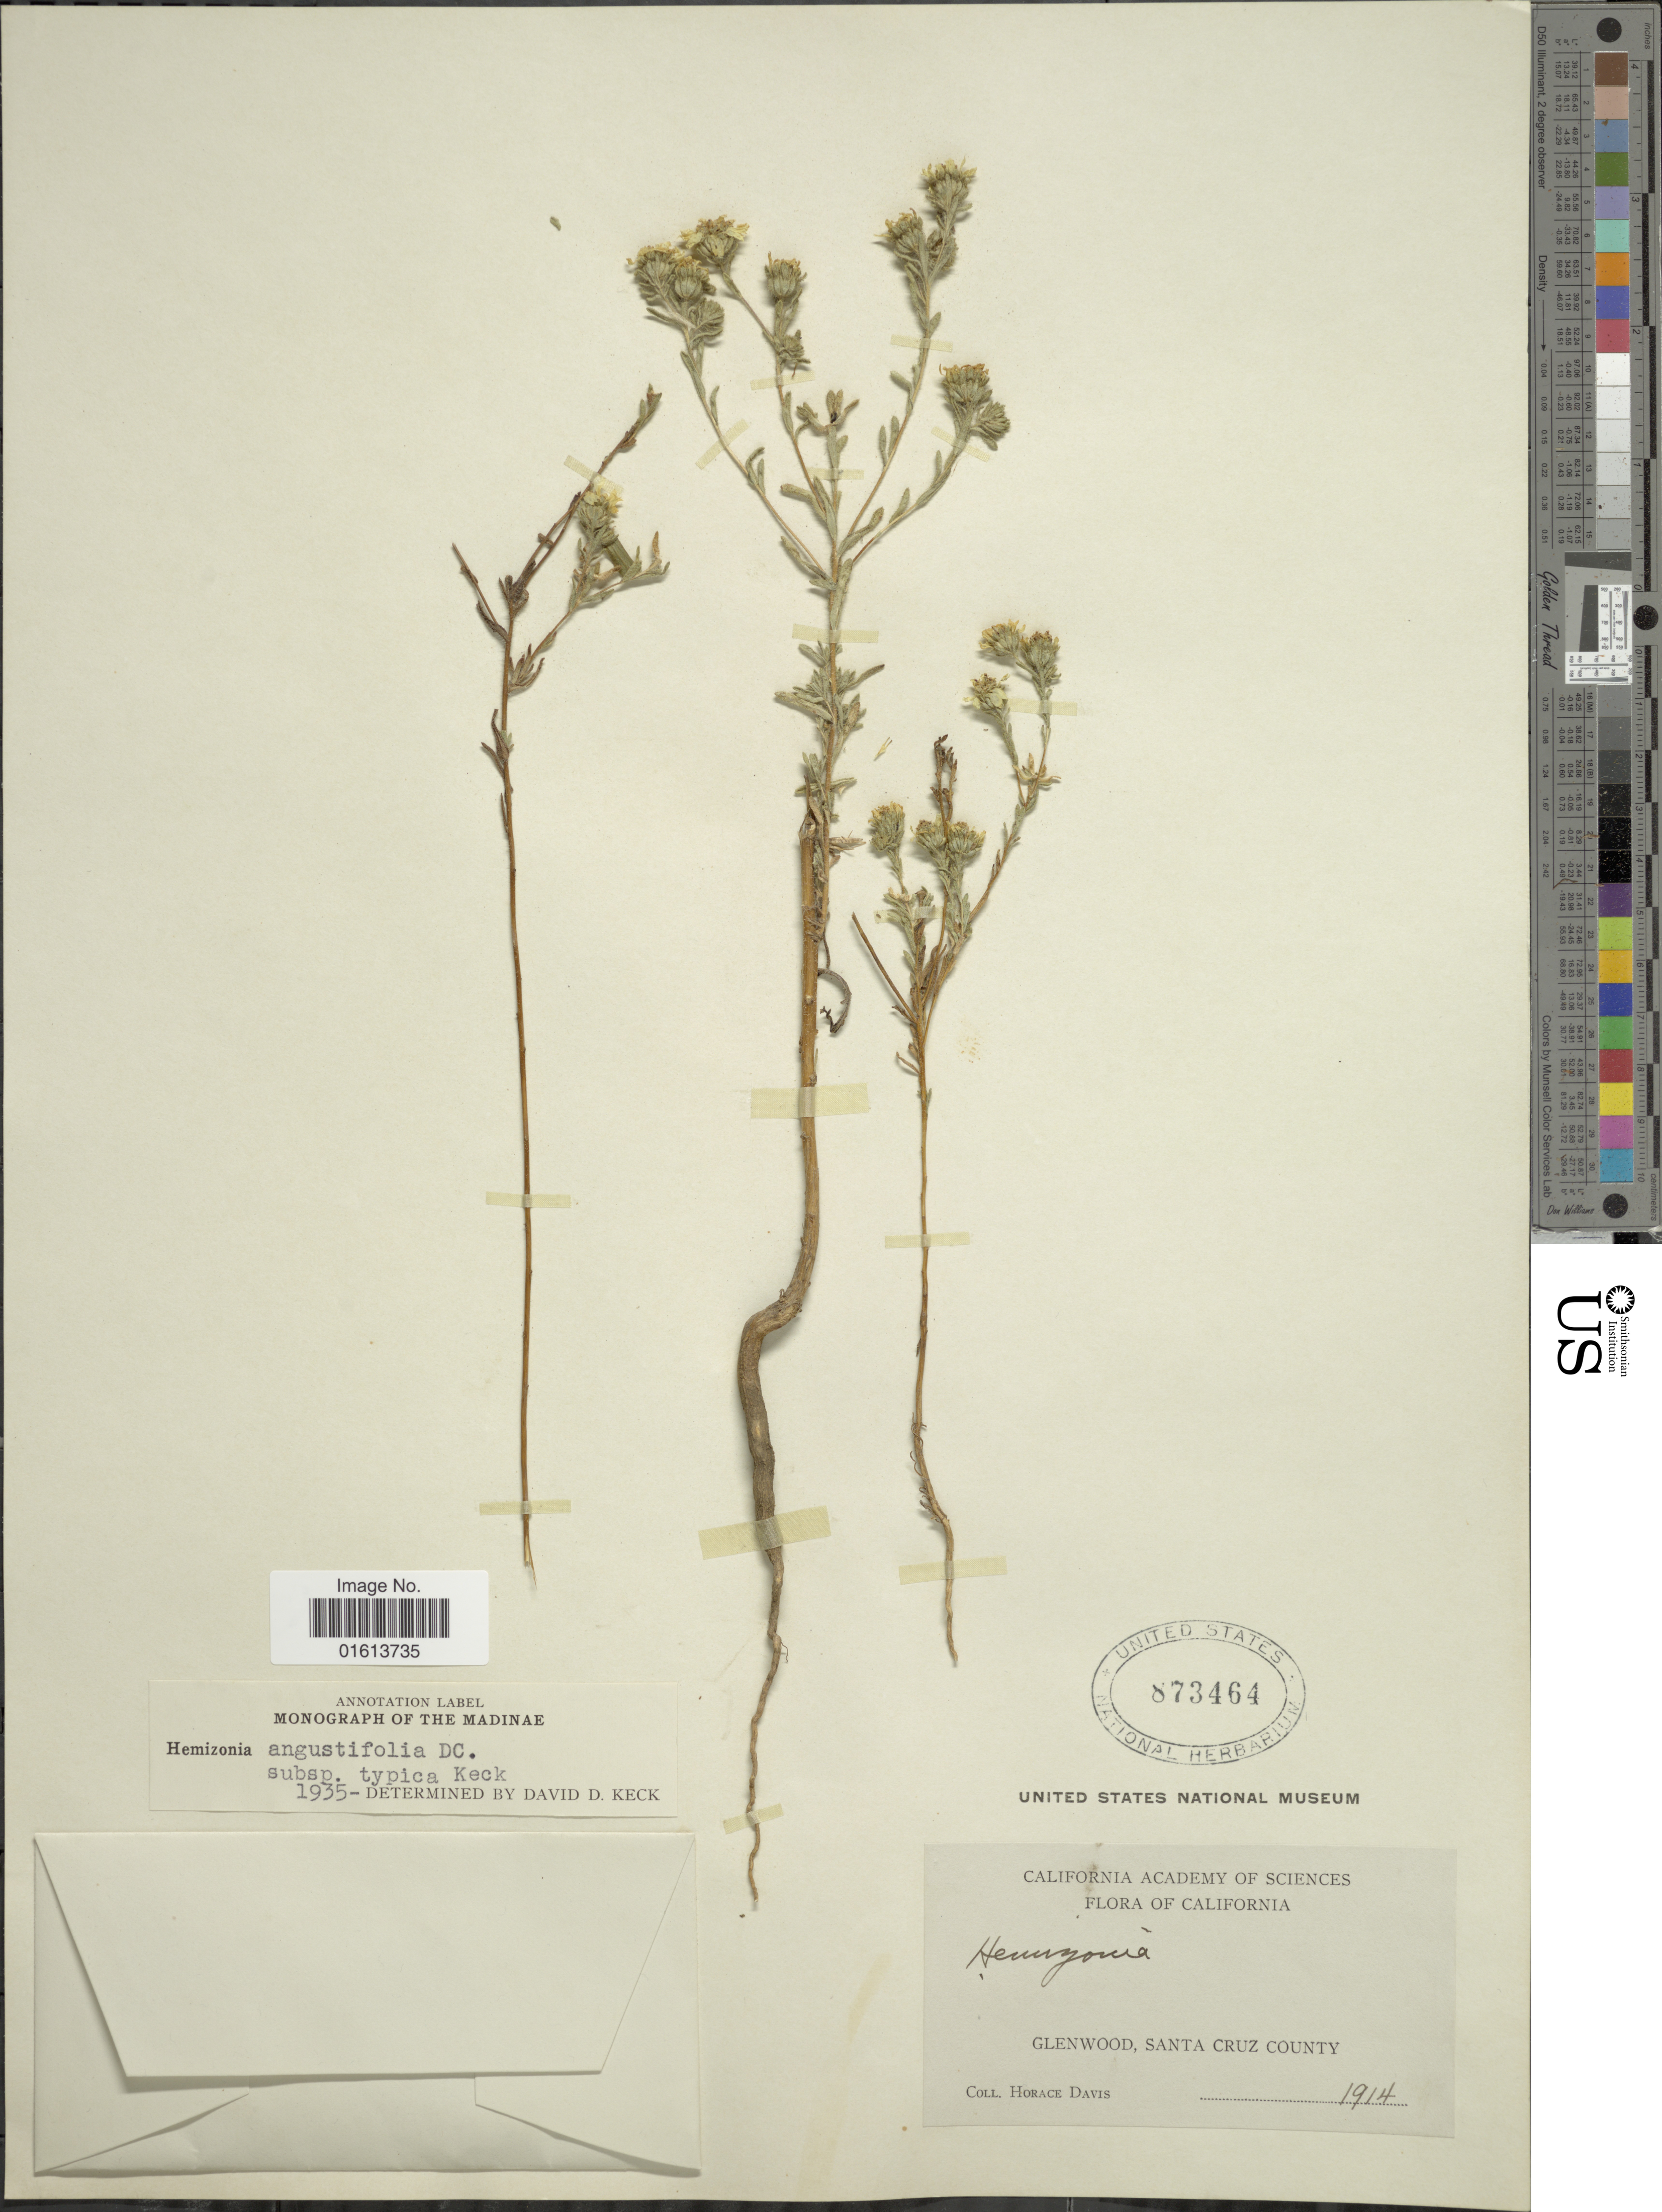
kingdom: Plantae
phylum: Tracheophyta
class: Magnoliopsida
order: Asterales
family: Asteraceae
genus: Deinandra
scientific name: Deinandra corymbosa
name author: (DC.) B.G. Baldwin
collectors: H. Davis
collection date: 1914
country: United States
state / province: California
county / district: Santa Cruz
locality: California. Glenwood, Santa Cruz County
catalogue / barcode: US 873464